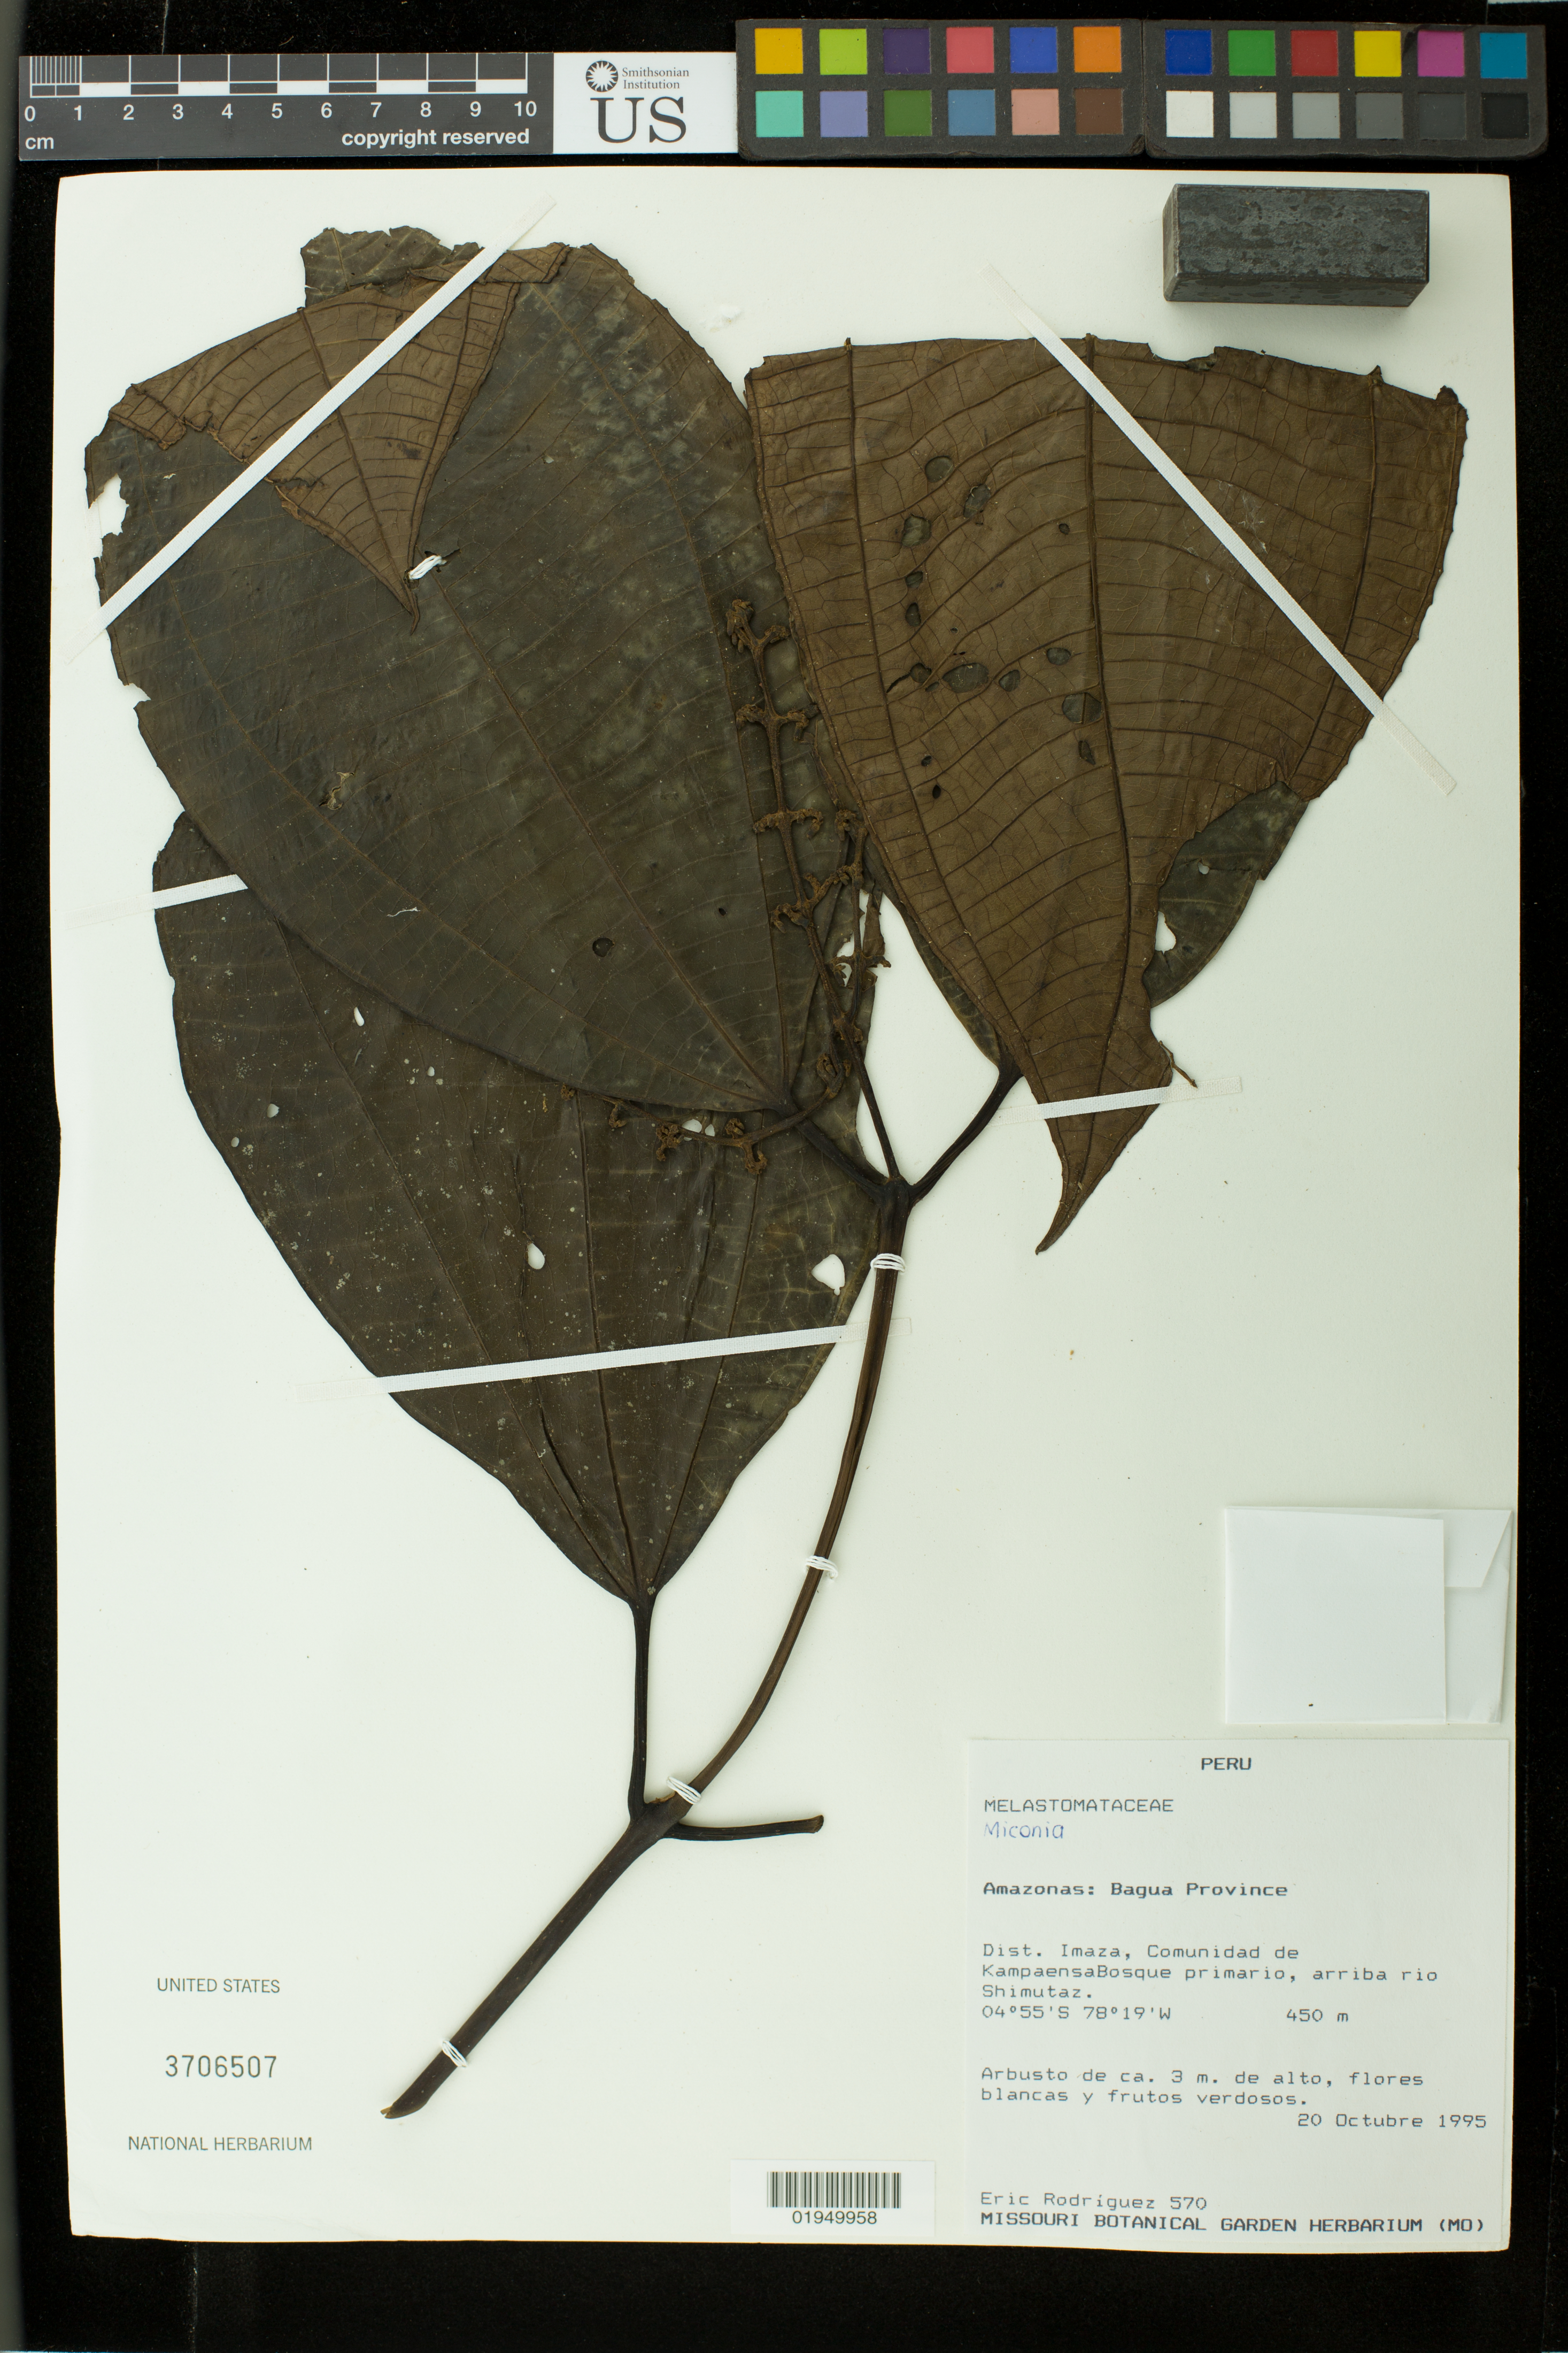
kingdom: Plantae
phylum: Tracheophyta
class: Magnoliopsida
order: Myrtales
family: Melastomataceae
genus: Miconia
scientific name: Miconia sp.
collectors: E. Rodriguez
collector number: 570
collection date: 1995-10-20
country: Peru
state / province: Amazonas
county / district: Bagua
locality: Dist. Imaza, Comunidad de Kampaensa.Bosque primario, arriba rio Shimutaz.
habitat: Bosque primario.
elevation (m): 450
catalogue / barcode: US 3706507